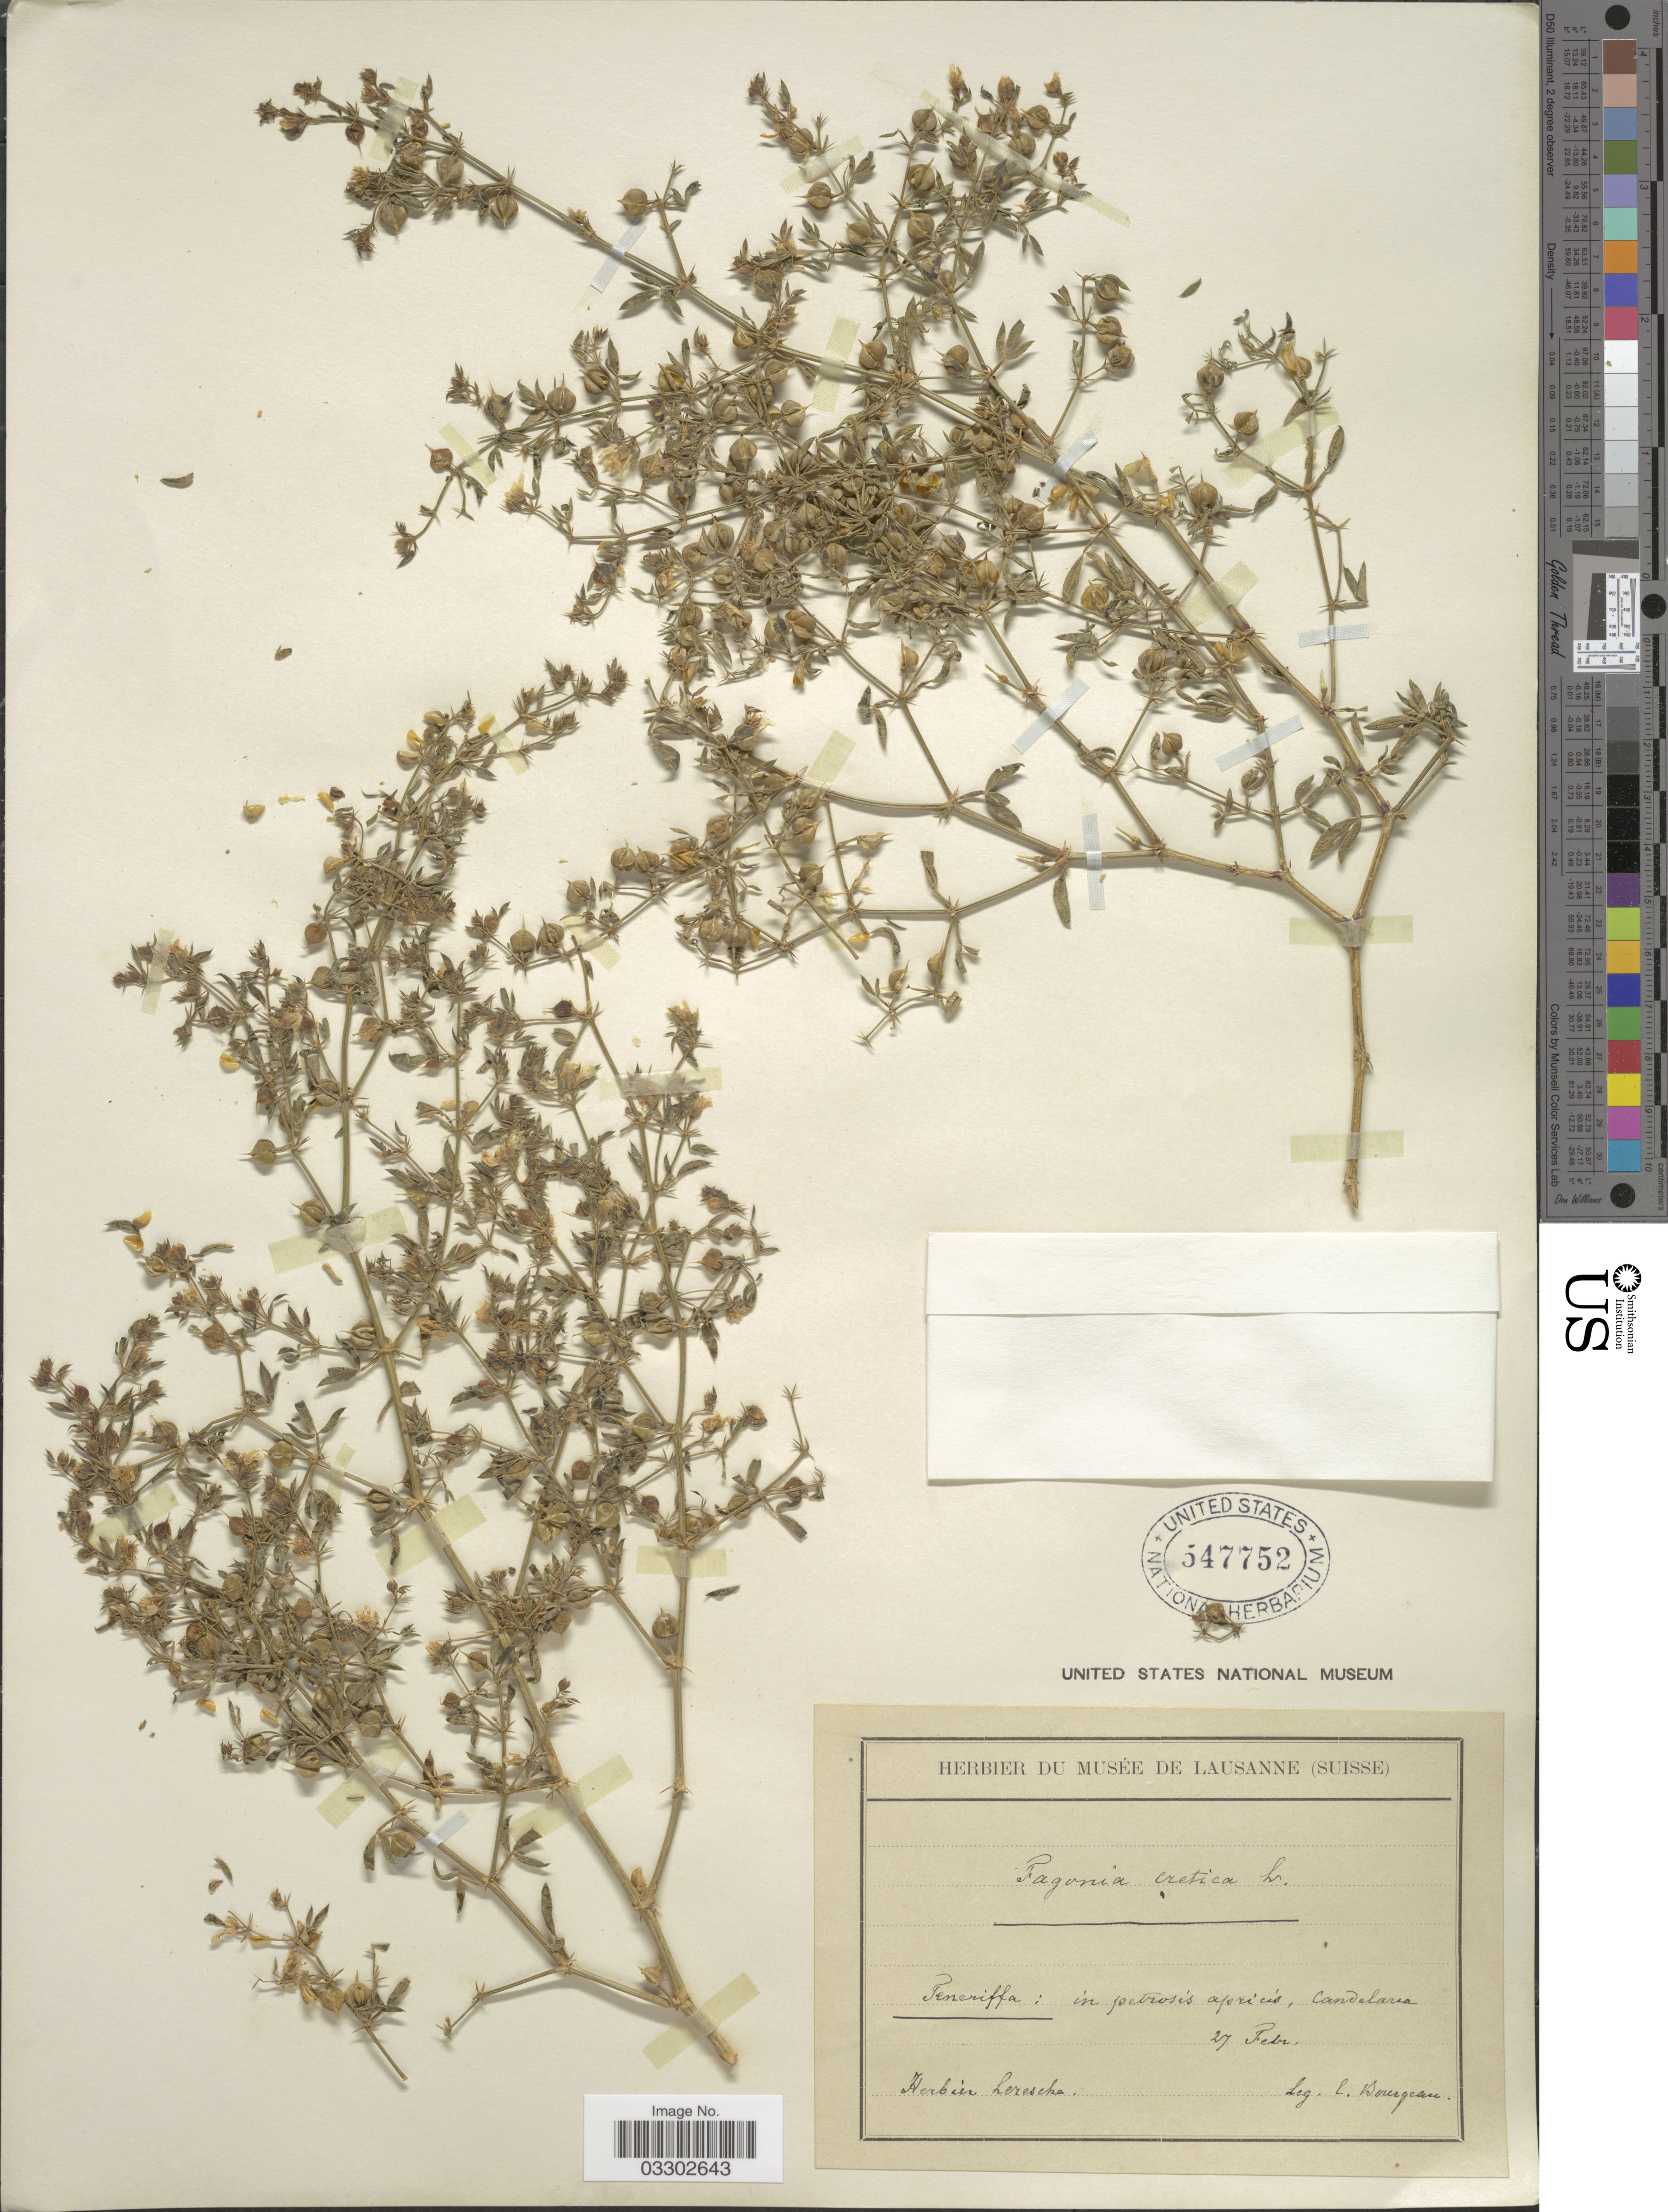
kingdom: Plantae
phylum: Tracheophyta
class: Magnoliopsida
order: Zygophyllales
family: Zygophyllaceae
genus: Fagonia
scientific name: Fagonia cretica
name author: L.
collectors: E. Bourgeau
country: Spain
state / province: Canarias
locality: Teneriffa: in petrosis aprícís, Candelaria.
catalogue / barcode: US 547752